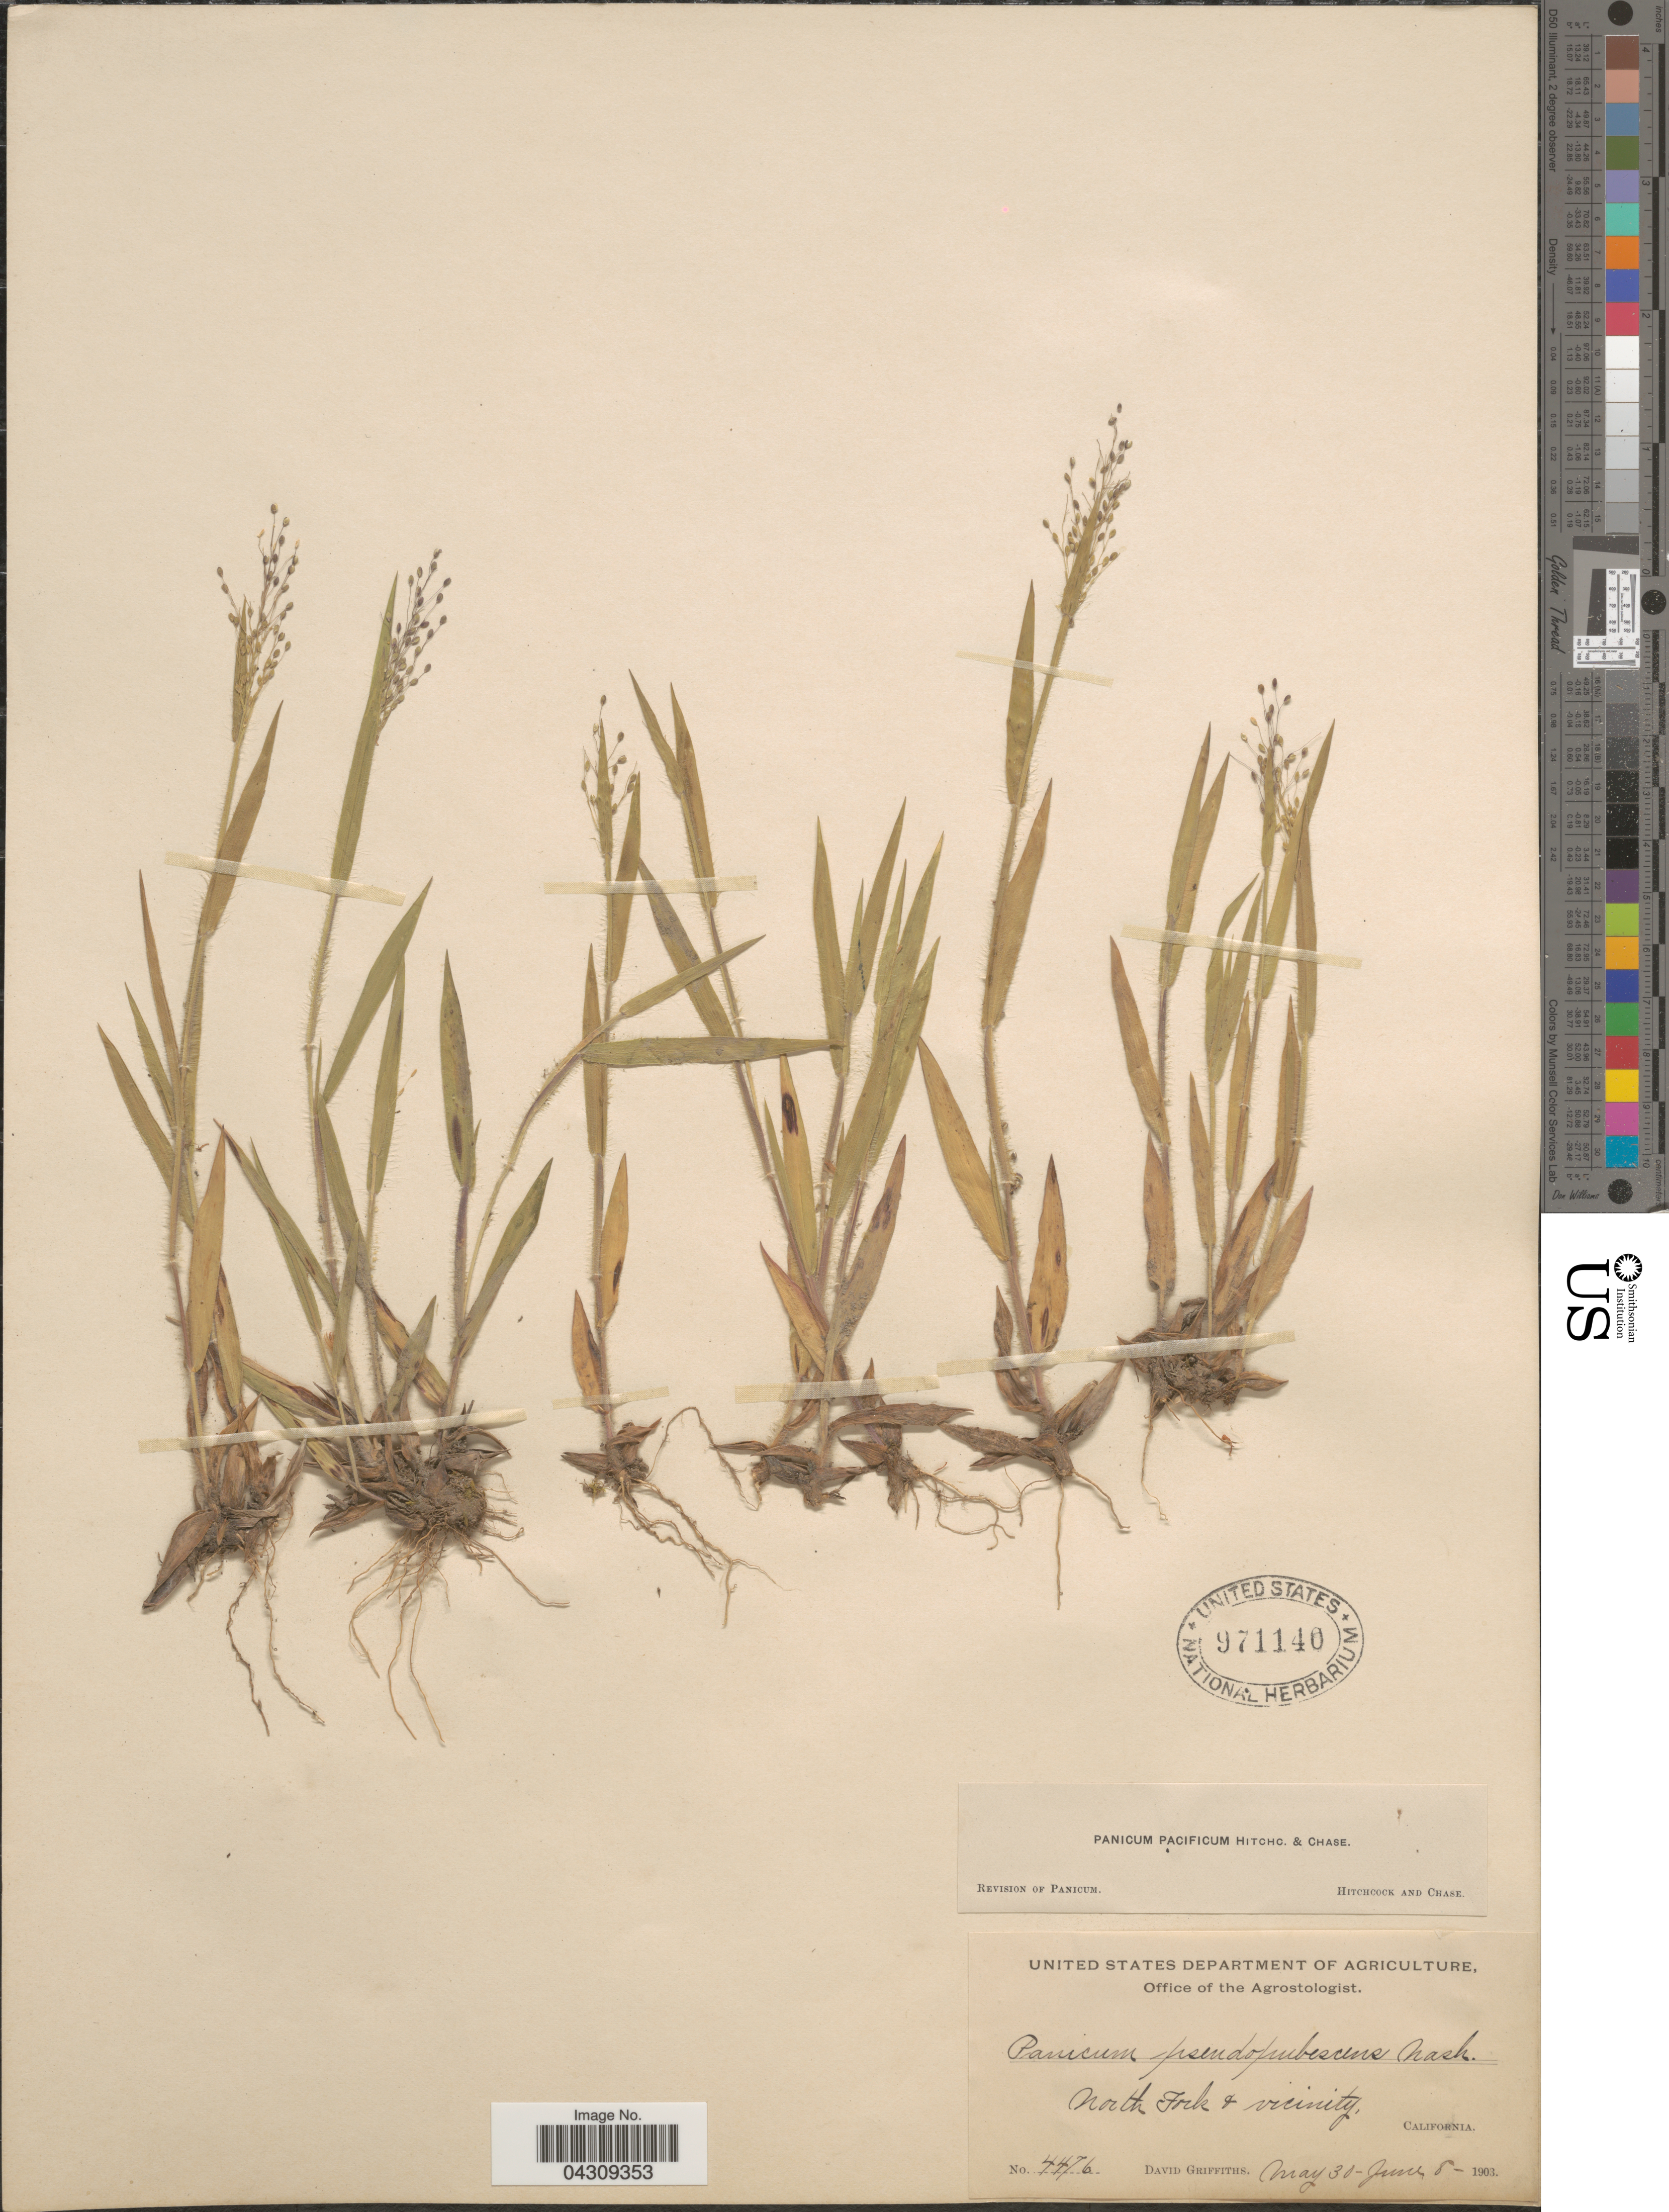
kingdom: Plantae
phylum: Tracheophyta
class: Liliopsida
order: Poales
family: Poaceae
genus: Dichanthelium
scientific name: Dichanthelium acuminatum var. acuminatum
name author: (Sw.) Gould & C.A. Clark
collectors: D. Griffiths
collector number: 4476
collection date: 1903-05-30/1903-06-08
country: United States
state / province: California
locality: North Fork & vicinity.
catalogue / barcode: US 971140